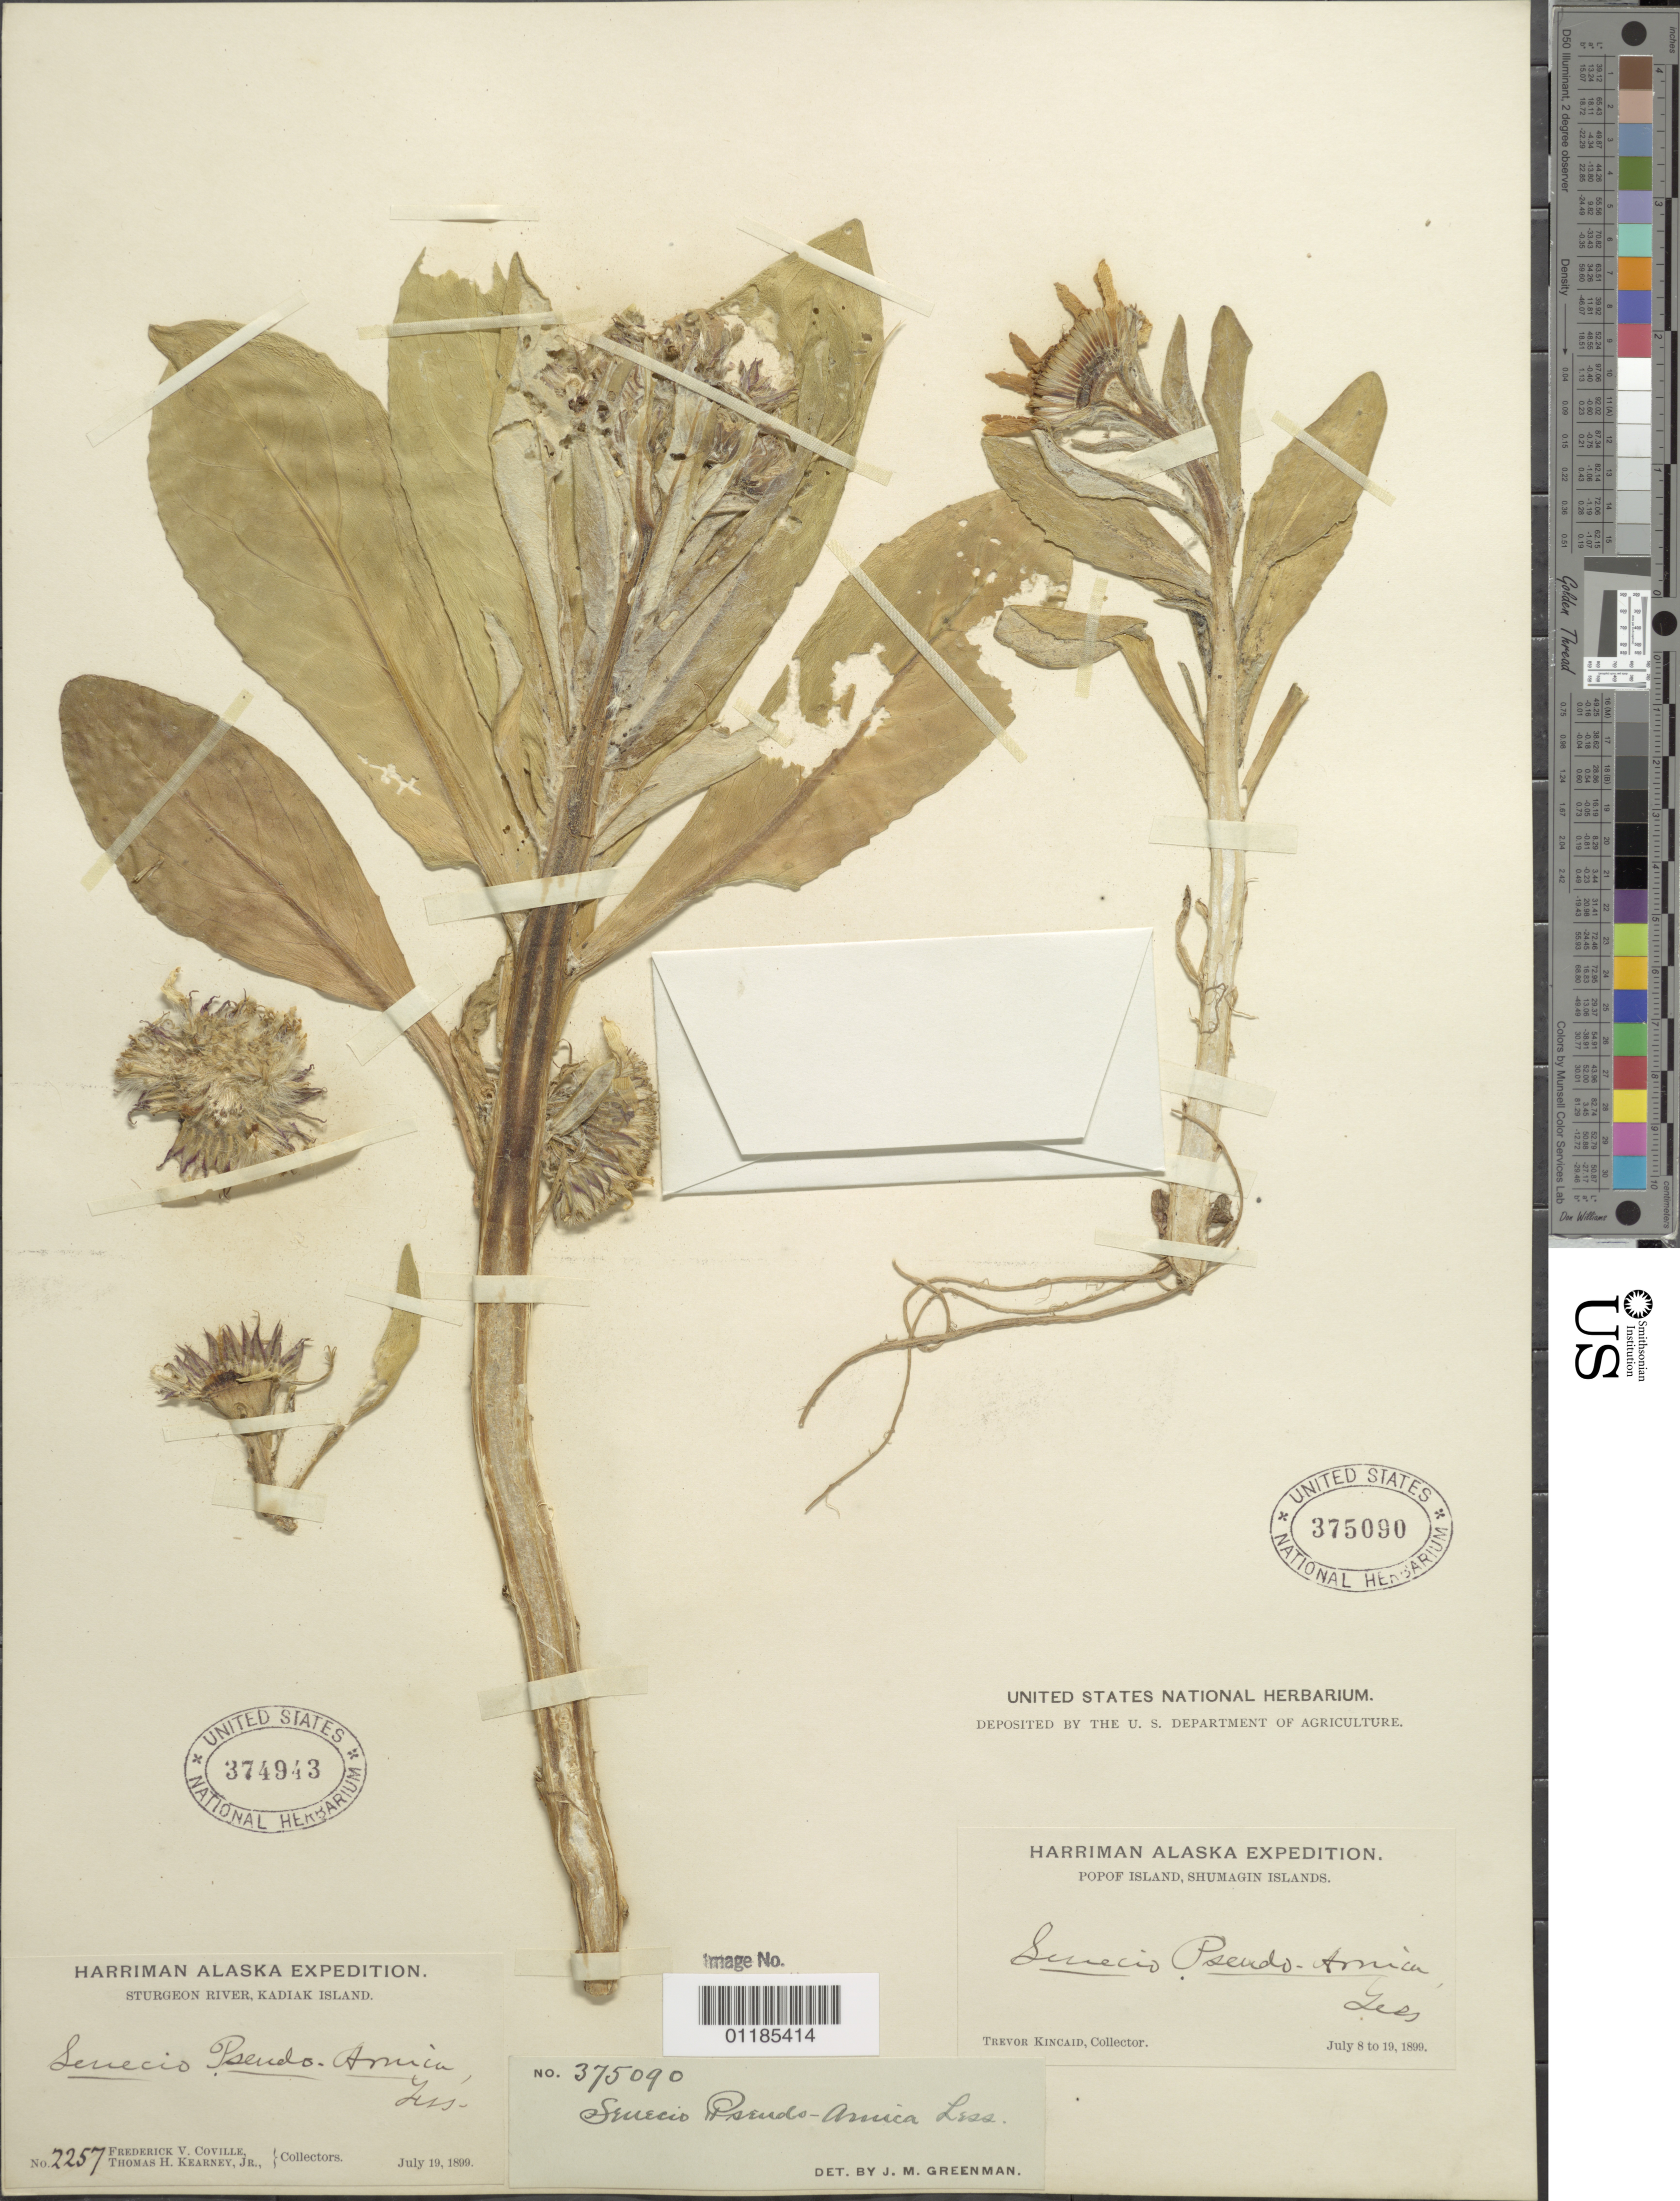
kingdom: Plantae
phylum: Tracheophyta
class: Magnoliopsida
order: Asterales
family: Asteraceae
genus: Senecio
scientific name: Senecio pseudo-elegans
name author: Less.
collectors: F. V. Coville, T. H. Kearney & T. H. Kearney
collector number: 2257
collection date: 1899-07-19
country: United States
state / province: Alaska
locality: Sturgeon River, Kodiak Island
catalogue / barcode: US 374943